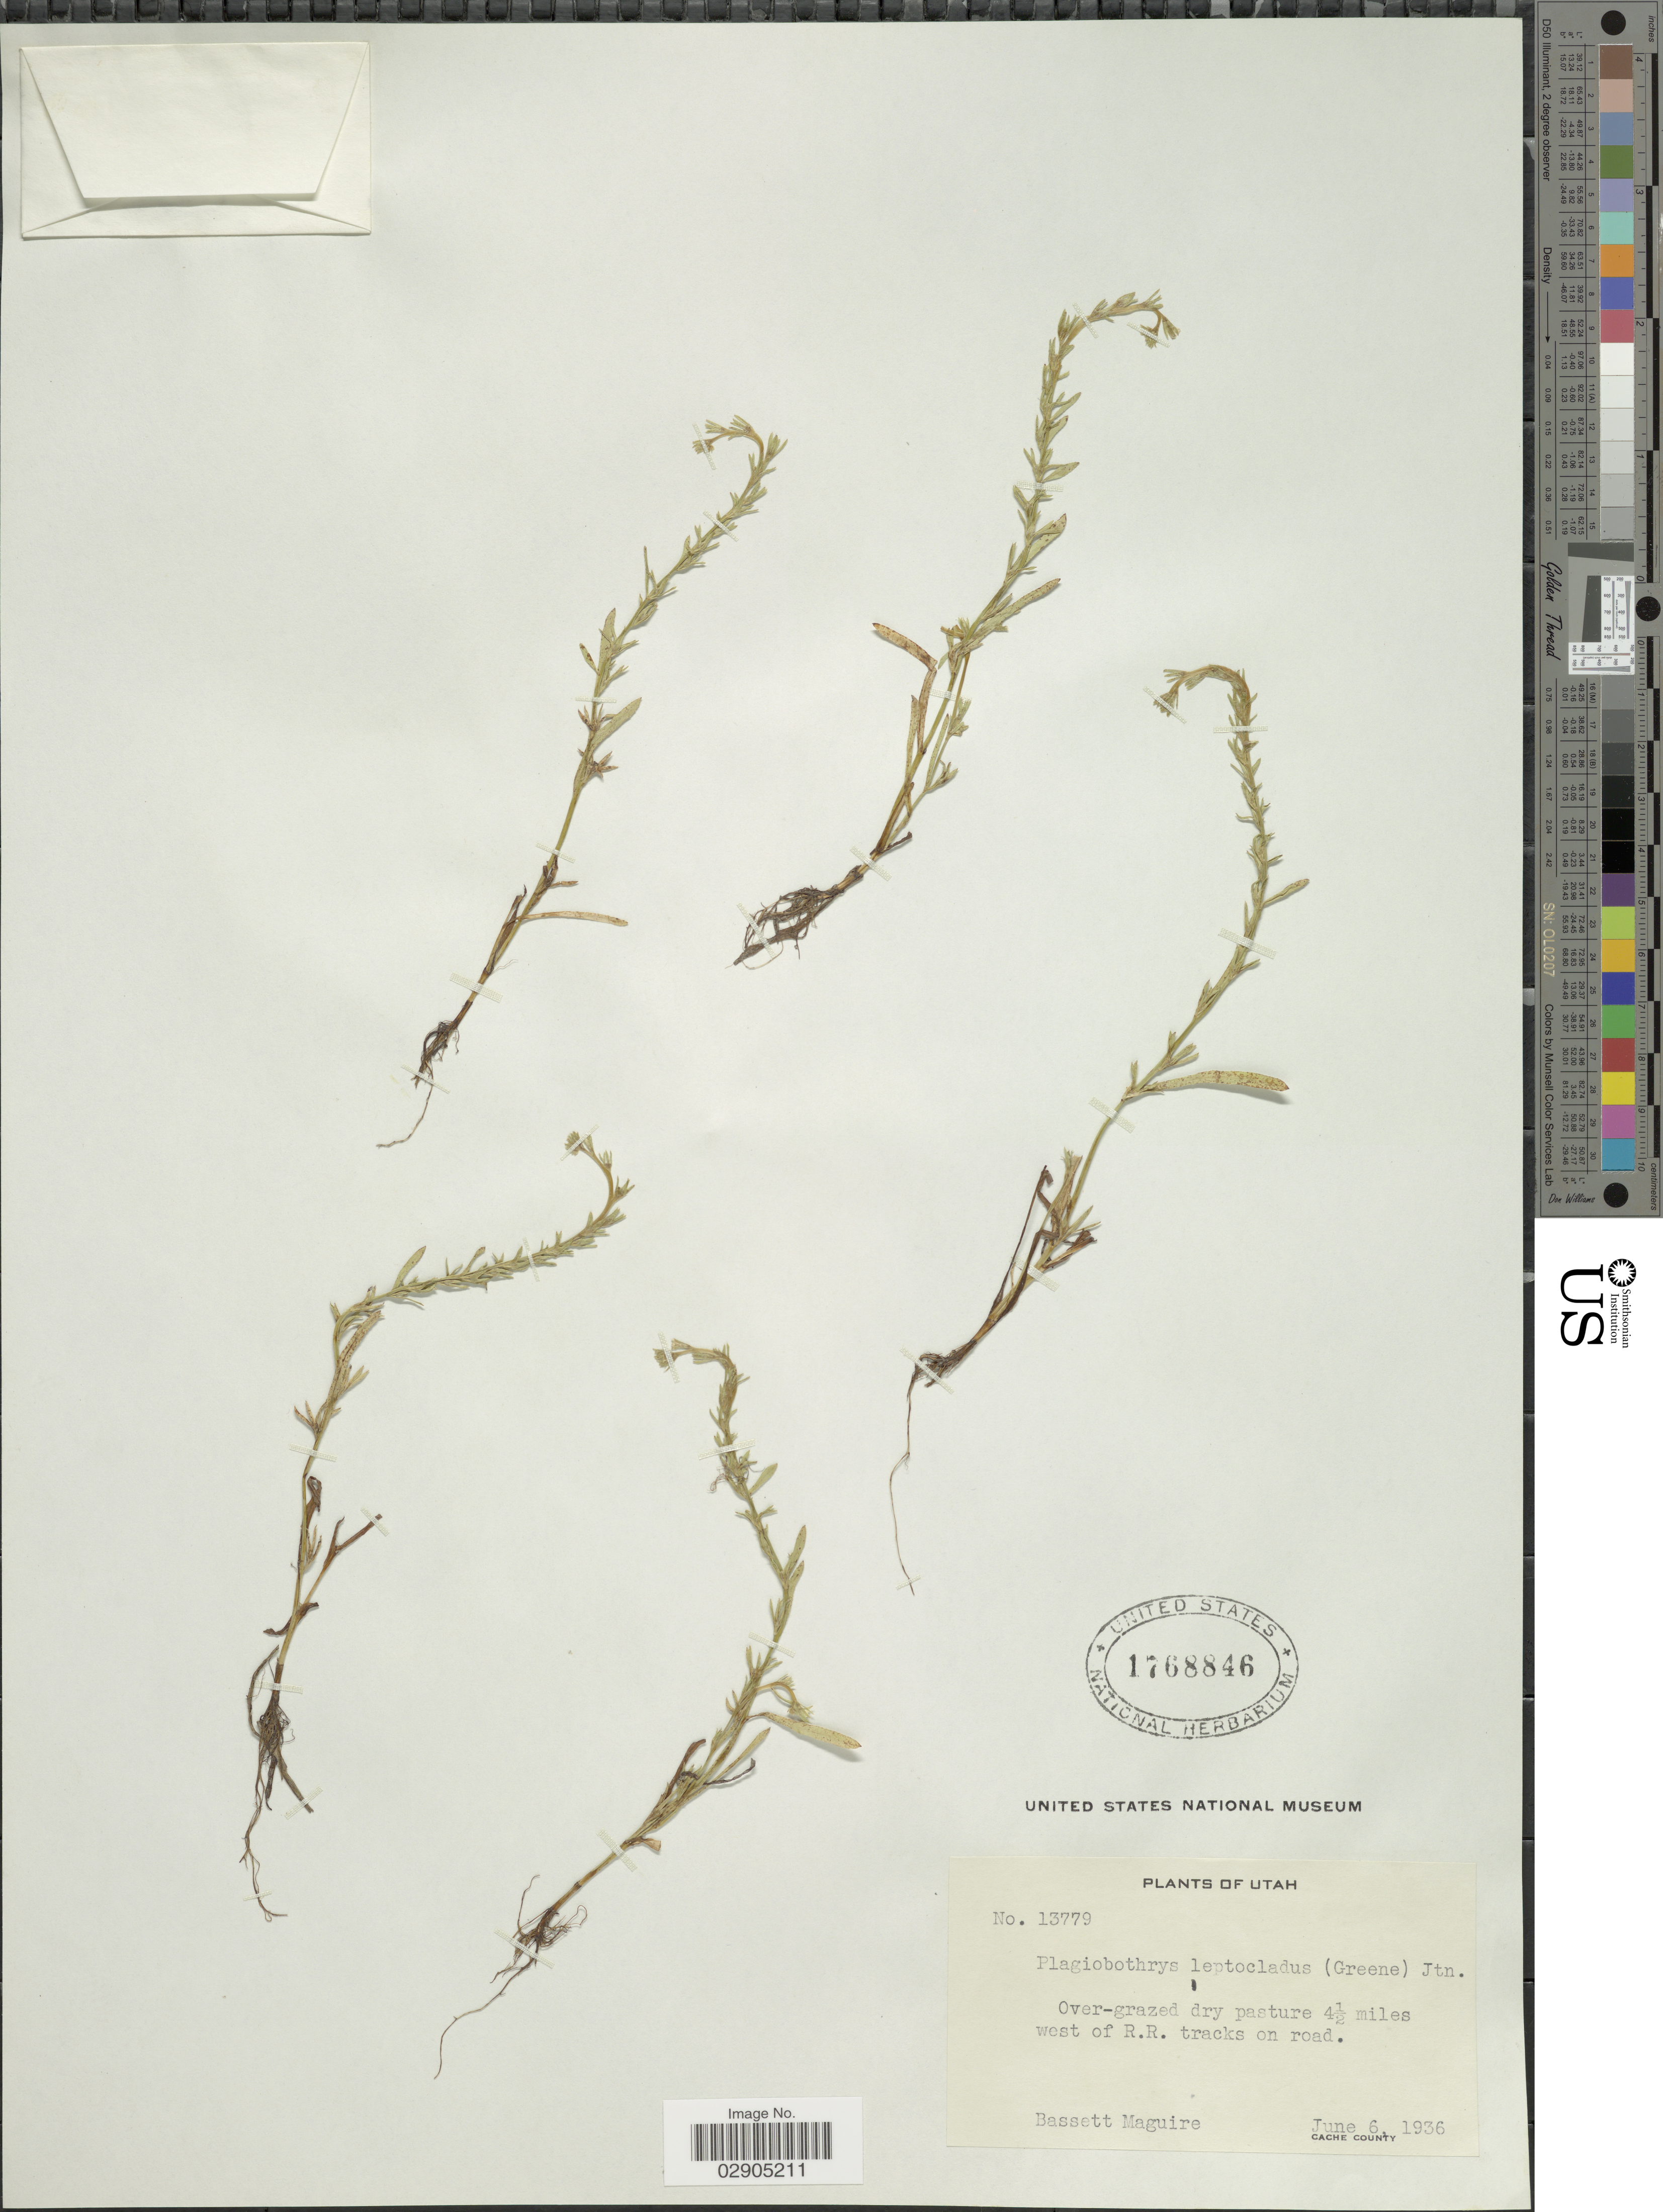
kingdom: Plantae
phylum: Tracheophyta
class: Magnoliopsida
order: Boraginales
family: Boraginaceae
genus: Allocarya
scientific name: Allocarya leptoclada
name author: Greene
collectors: B. Maguire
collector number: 13779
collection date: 1936-06-06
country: United States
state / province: Utah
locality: Over-grazed dry pasture 4½ miles west of R.R. tracks on road. Cache County.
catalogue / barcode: US 1768846